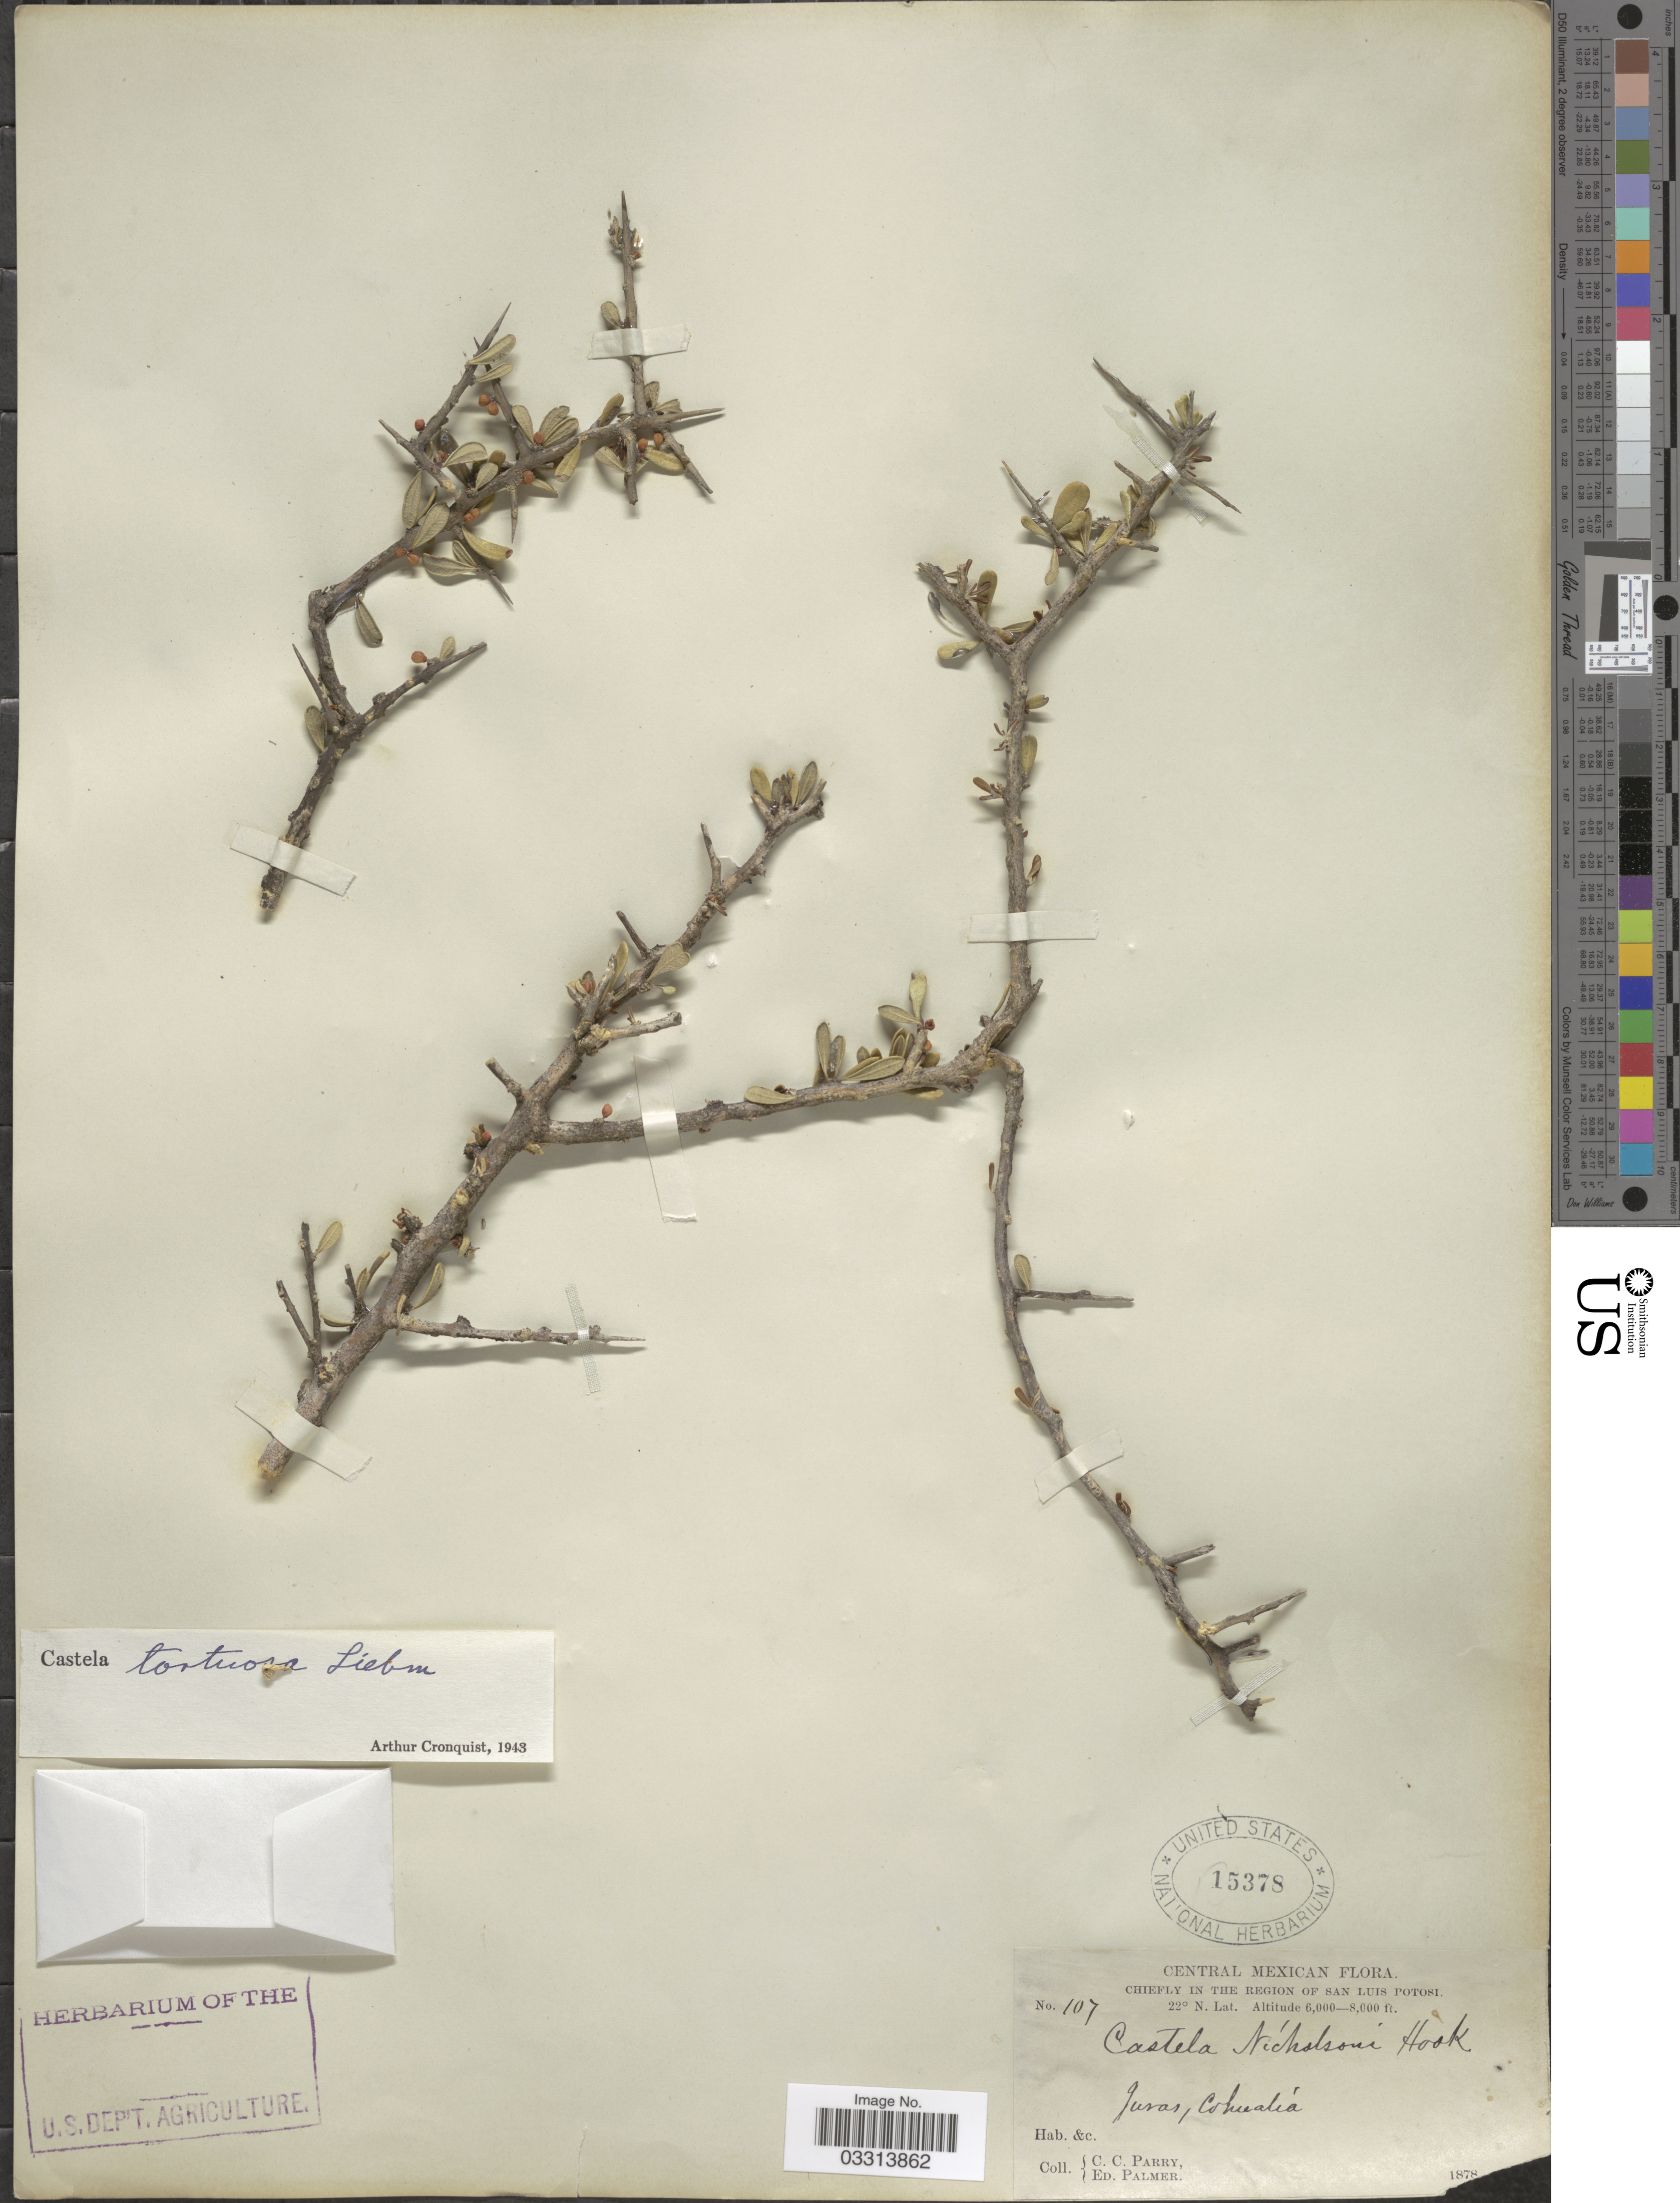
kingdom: Plantae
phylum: Tracheophyta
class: Magnoliopsida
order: Sapindales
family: Simaroubaceae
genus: Castela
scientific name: Castela tortuosa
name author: Liebm.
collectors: C. C. Parry & E. Palmer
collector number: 107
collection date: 1878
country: Mexico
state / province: San Luis Potosí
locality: Central Mexican, in the region of San Luis Potosi, Juras, Cohualia.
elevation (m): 1829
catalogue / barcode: US 15378